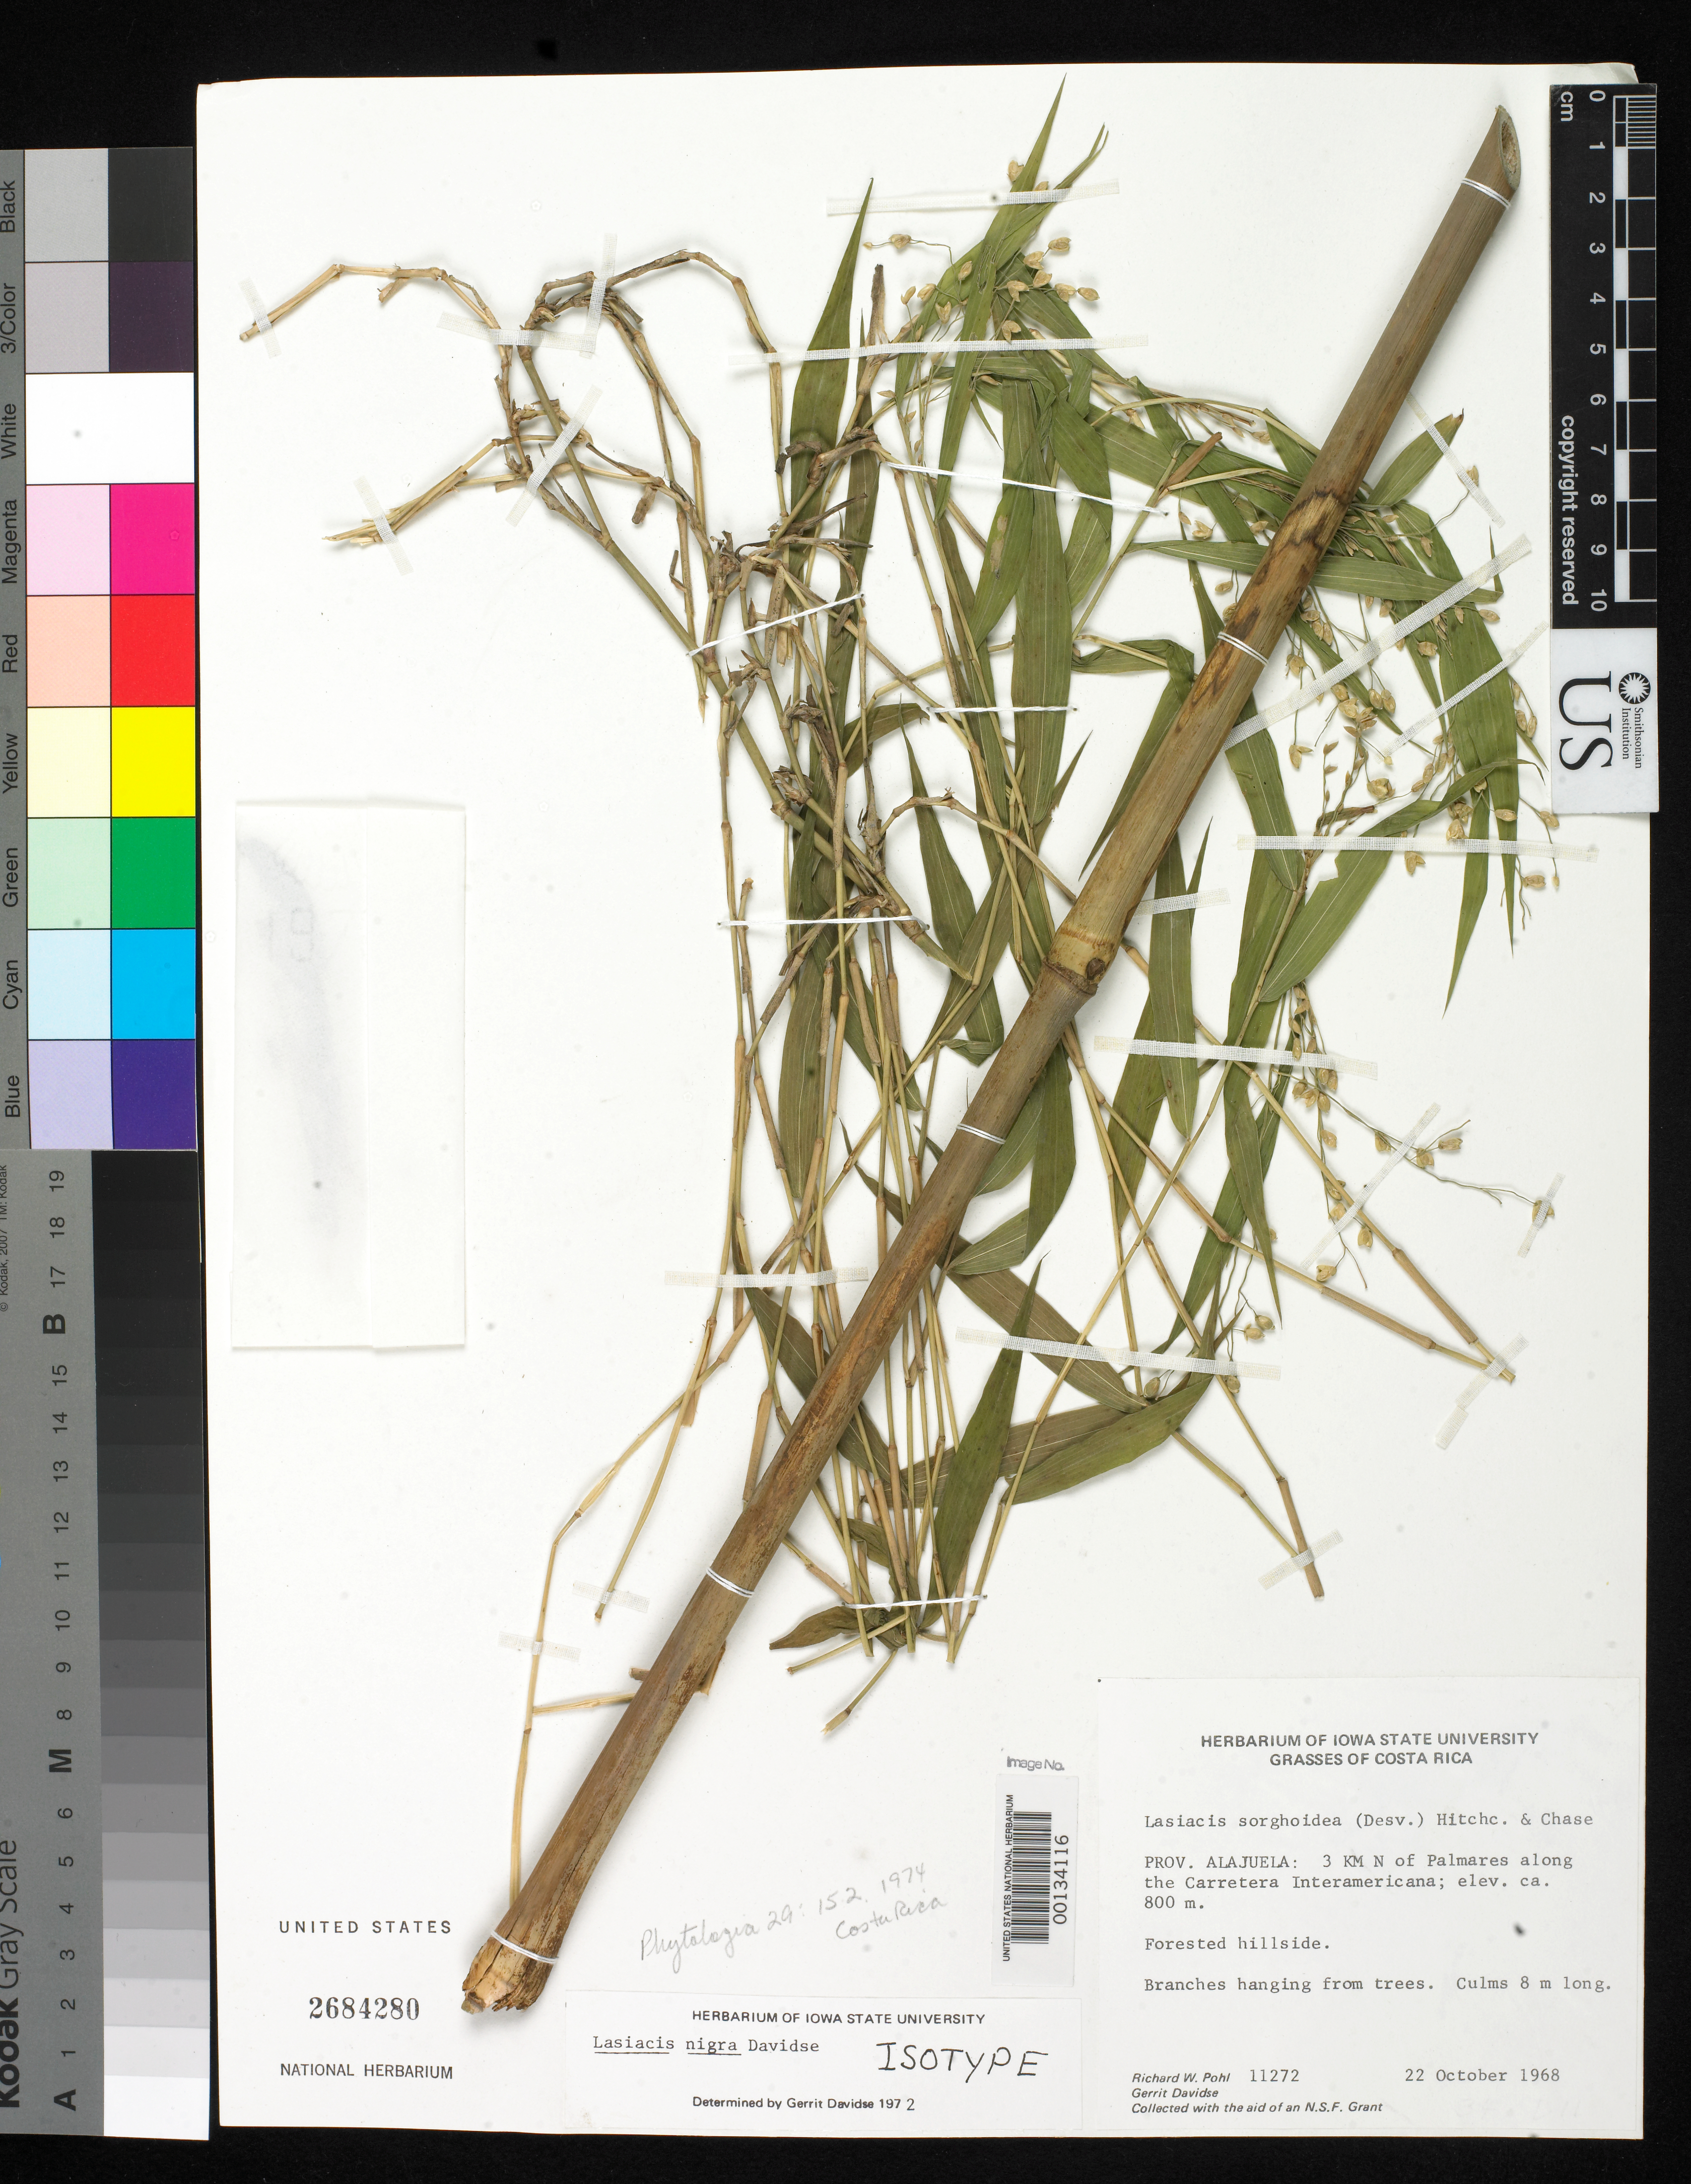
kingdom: Plantae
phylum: Tracheophyta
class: Liliopsida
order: Poales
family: Poaceae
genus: Lasiacis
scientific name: Lasiacis nigra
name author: Davidse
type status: Isotype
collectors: R. W. Pohl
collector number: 11272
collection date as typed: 22 Oct 1968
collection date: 1968-10-22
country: Costa Rica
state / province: Alajuela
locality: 3 km N of Palmares along Transamerica hwy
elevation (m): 800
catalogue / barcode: US 2684280